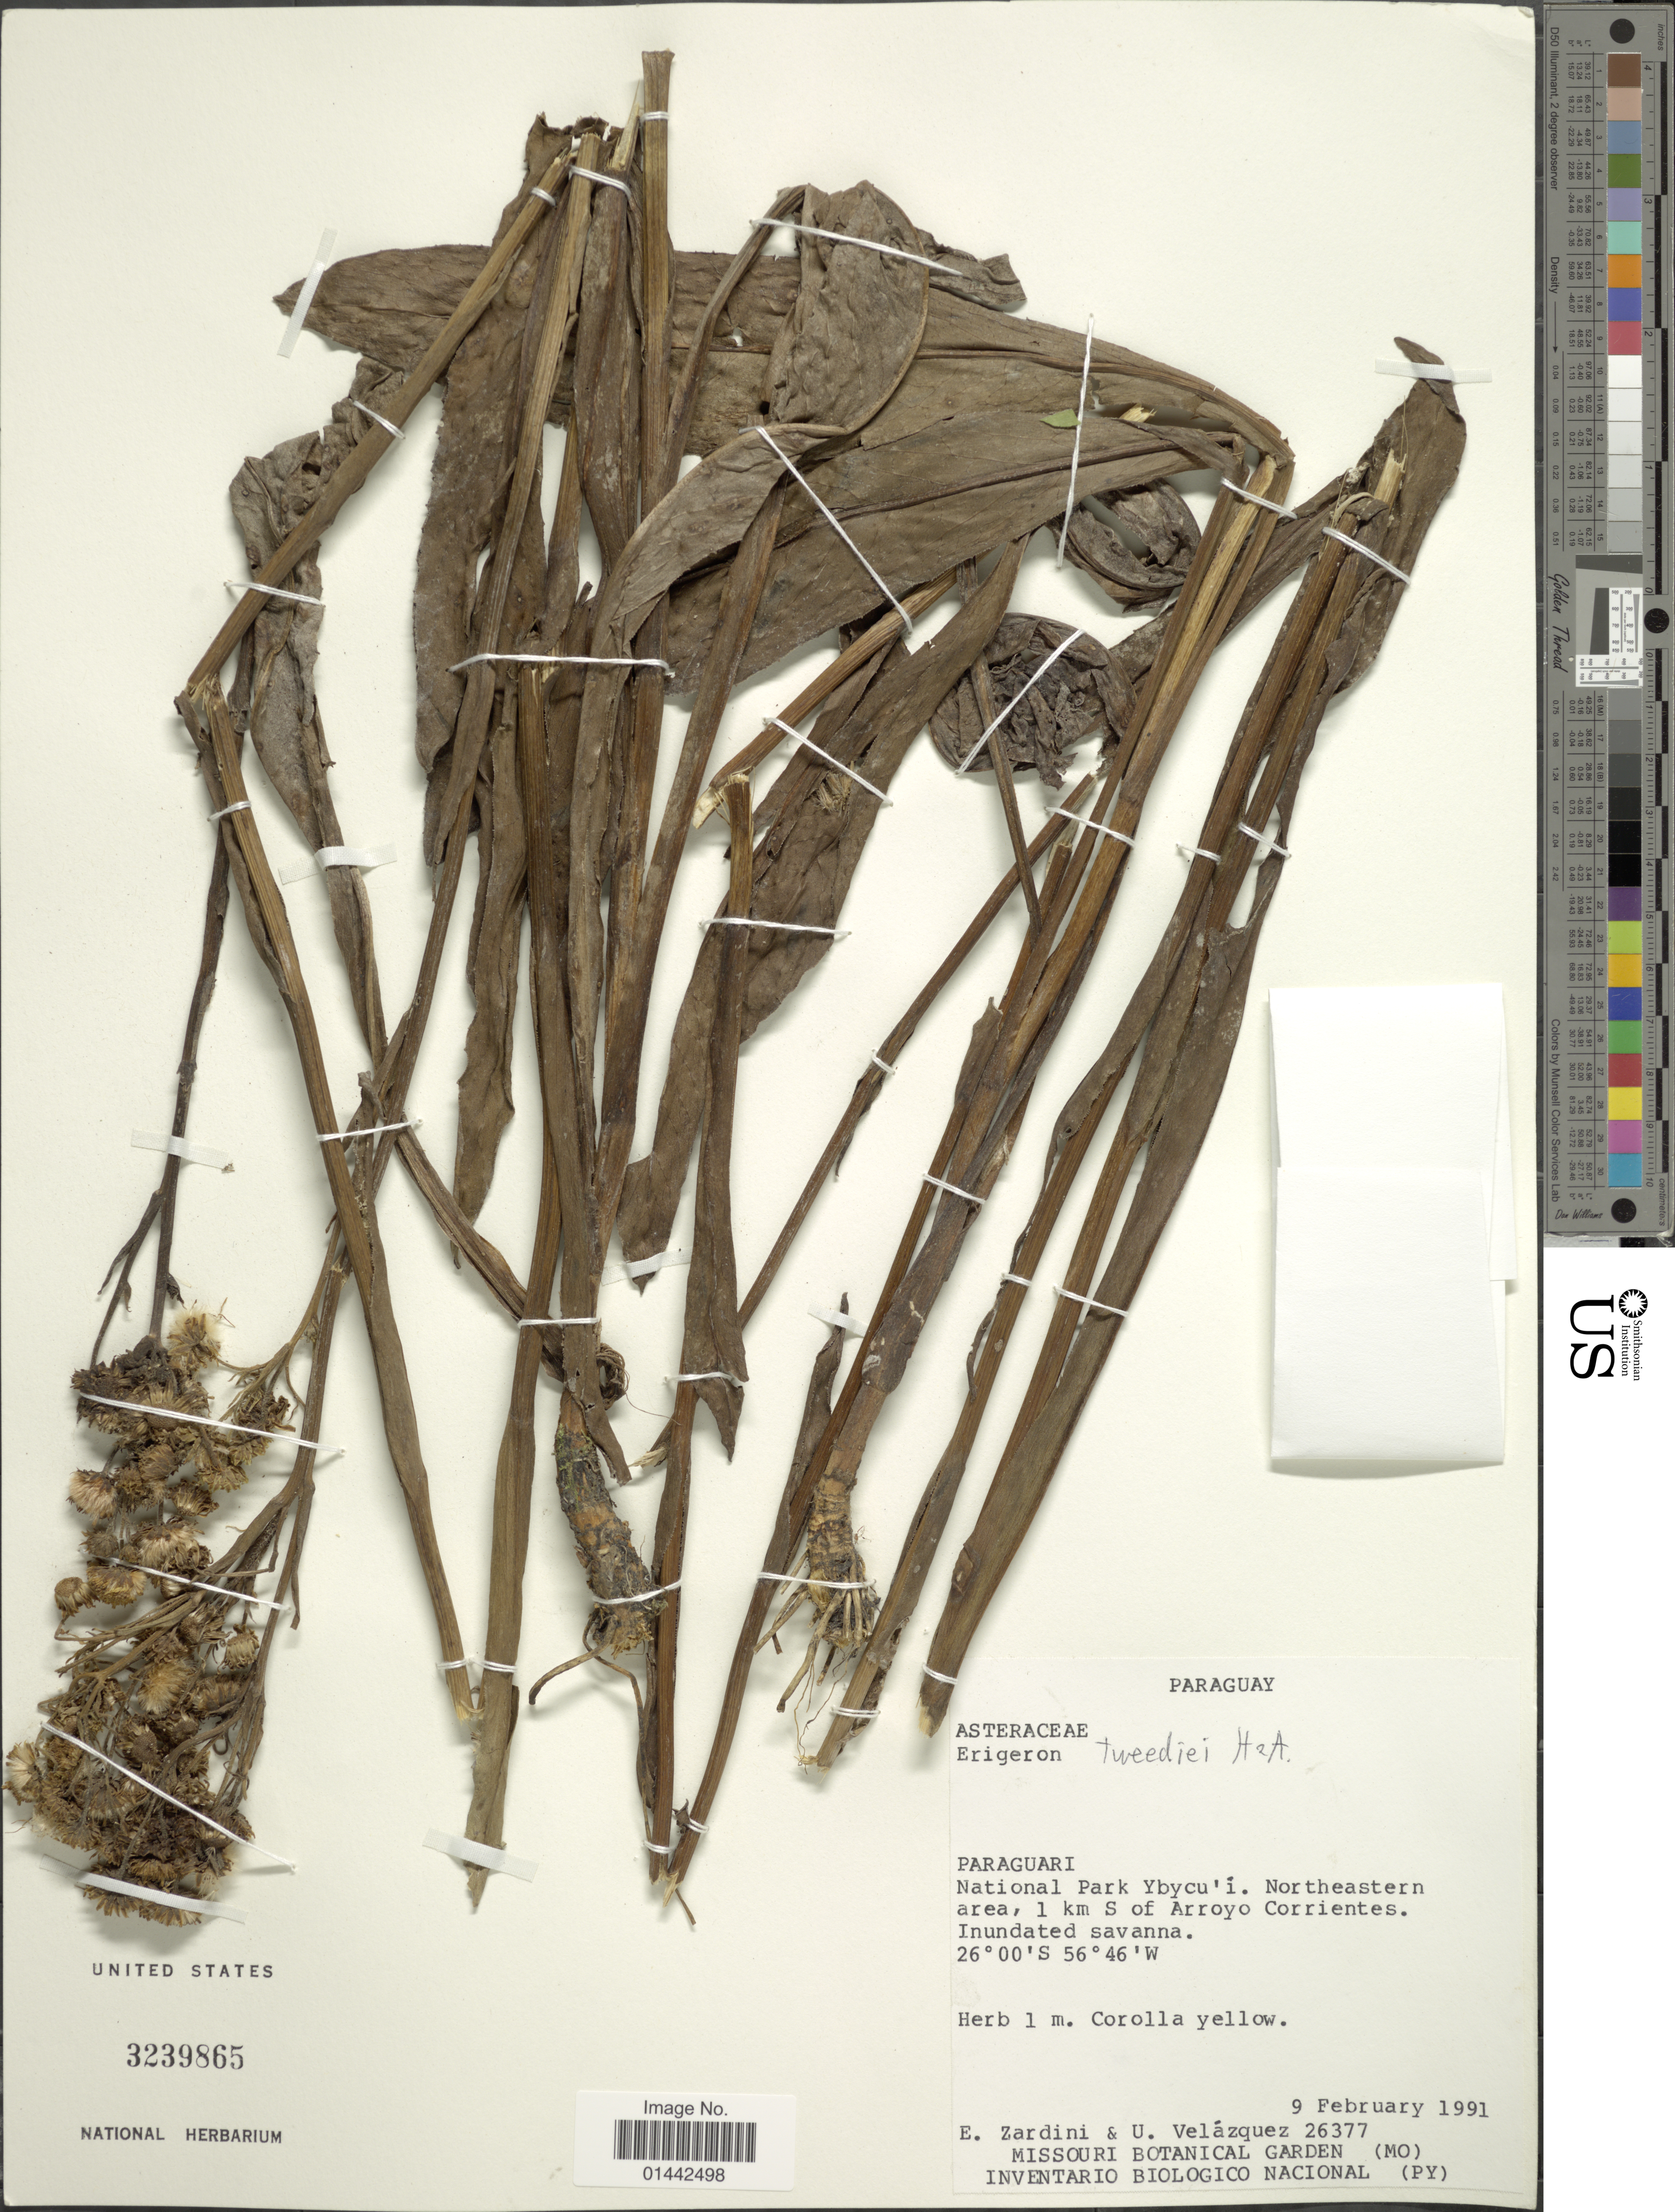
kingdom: Plantae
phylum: Tracheophyta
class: Magnoliopsida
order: Asterales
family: Asteraceae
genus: Erigeron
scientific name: Erigeron tweediei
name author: Hook. & Arn.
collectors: E. M. Zardini & U. Velázquez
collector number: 26377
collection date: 1991-02-09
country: Paraguay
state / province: Paraguari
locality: National Park Ybycu'I, northeastern area. 1 km S of Arroyo Corrientes, inundated savanna.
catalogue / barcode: US 3239865